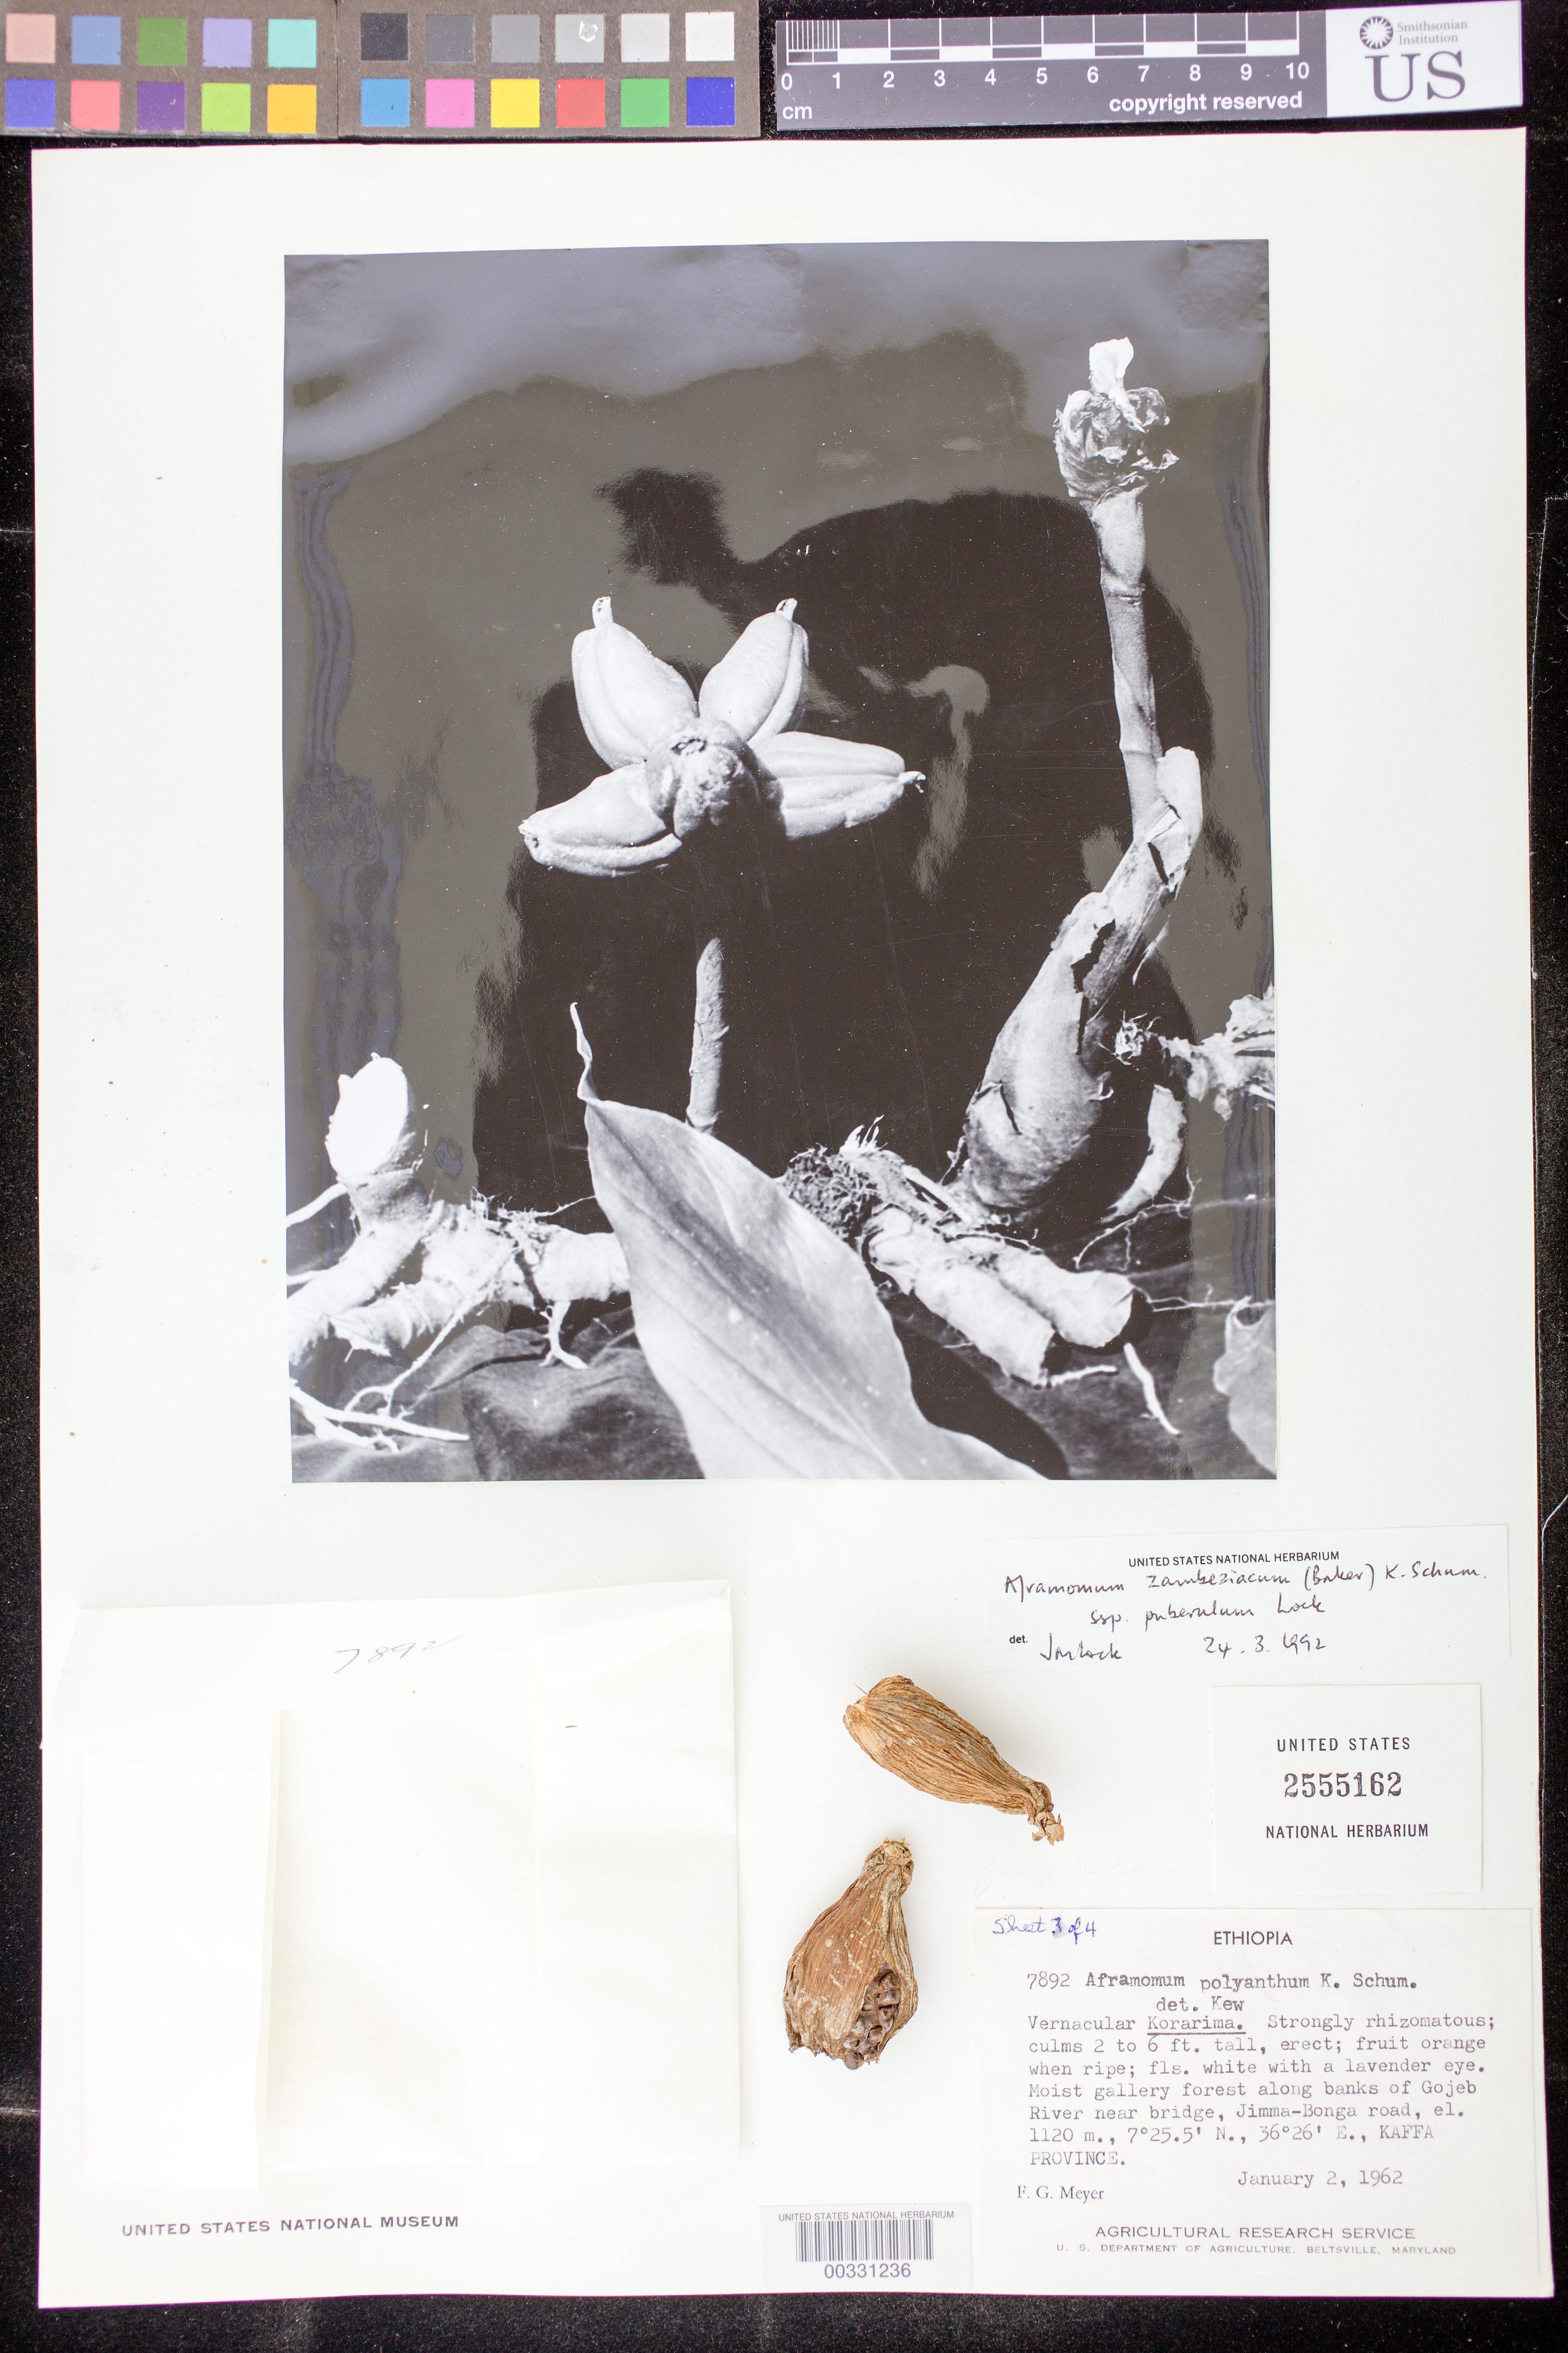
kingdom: Plantae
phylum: Tracheophyta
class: Liliopsida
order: Zingiberales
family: Zingiberaceae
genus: Aframomum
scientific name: Aframomum zambesiacum subsp. puberulum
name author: Lock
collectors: F. G. Meyer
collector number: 7892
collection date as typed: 02 Jan 1962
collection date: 1962-01-02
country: Ethiopia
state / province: South West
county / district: Keffa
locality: Kaffa prov, along banks of gojeb river near bridge, jimma-bonga road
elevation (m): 1120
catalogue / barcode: US 2555162